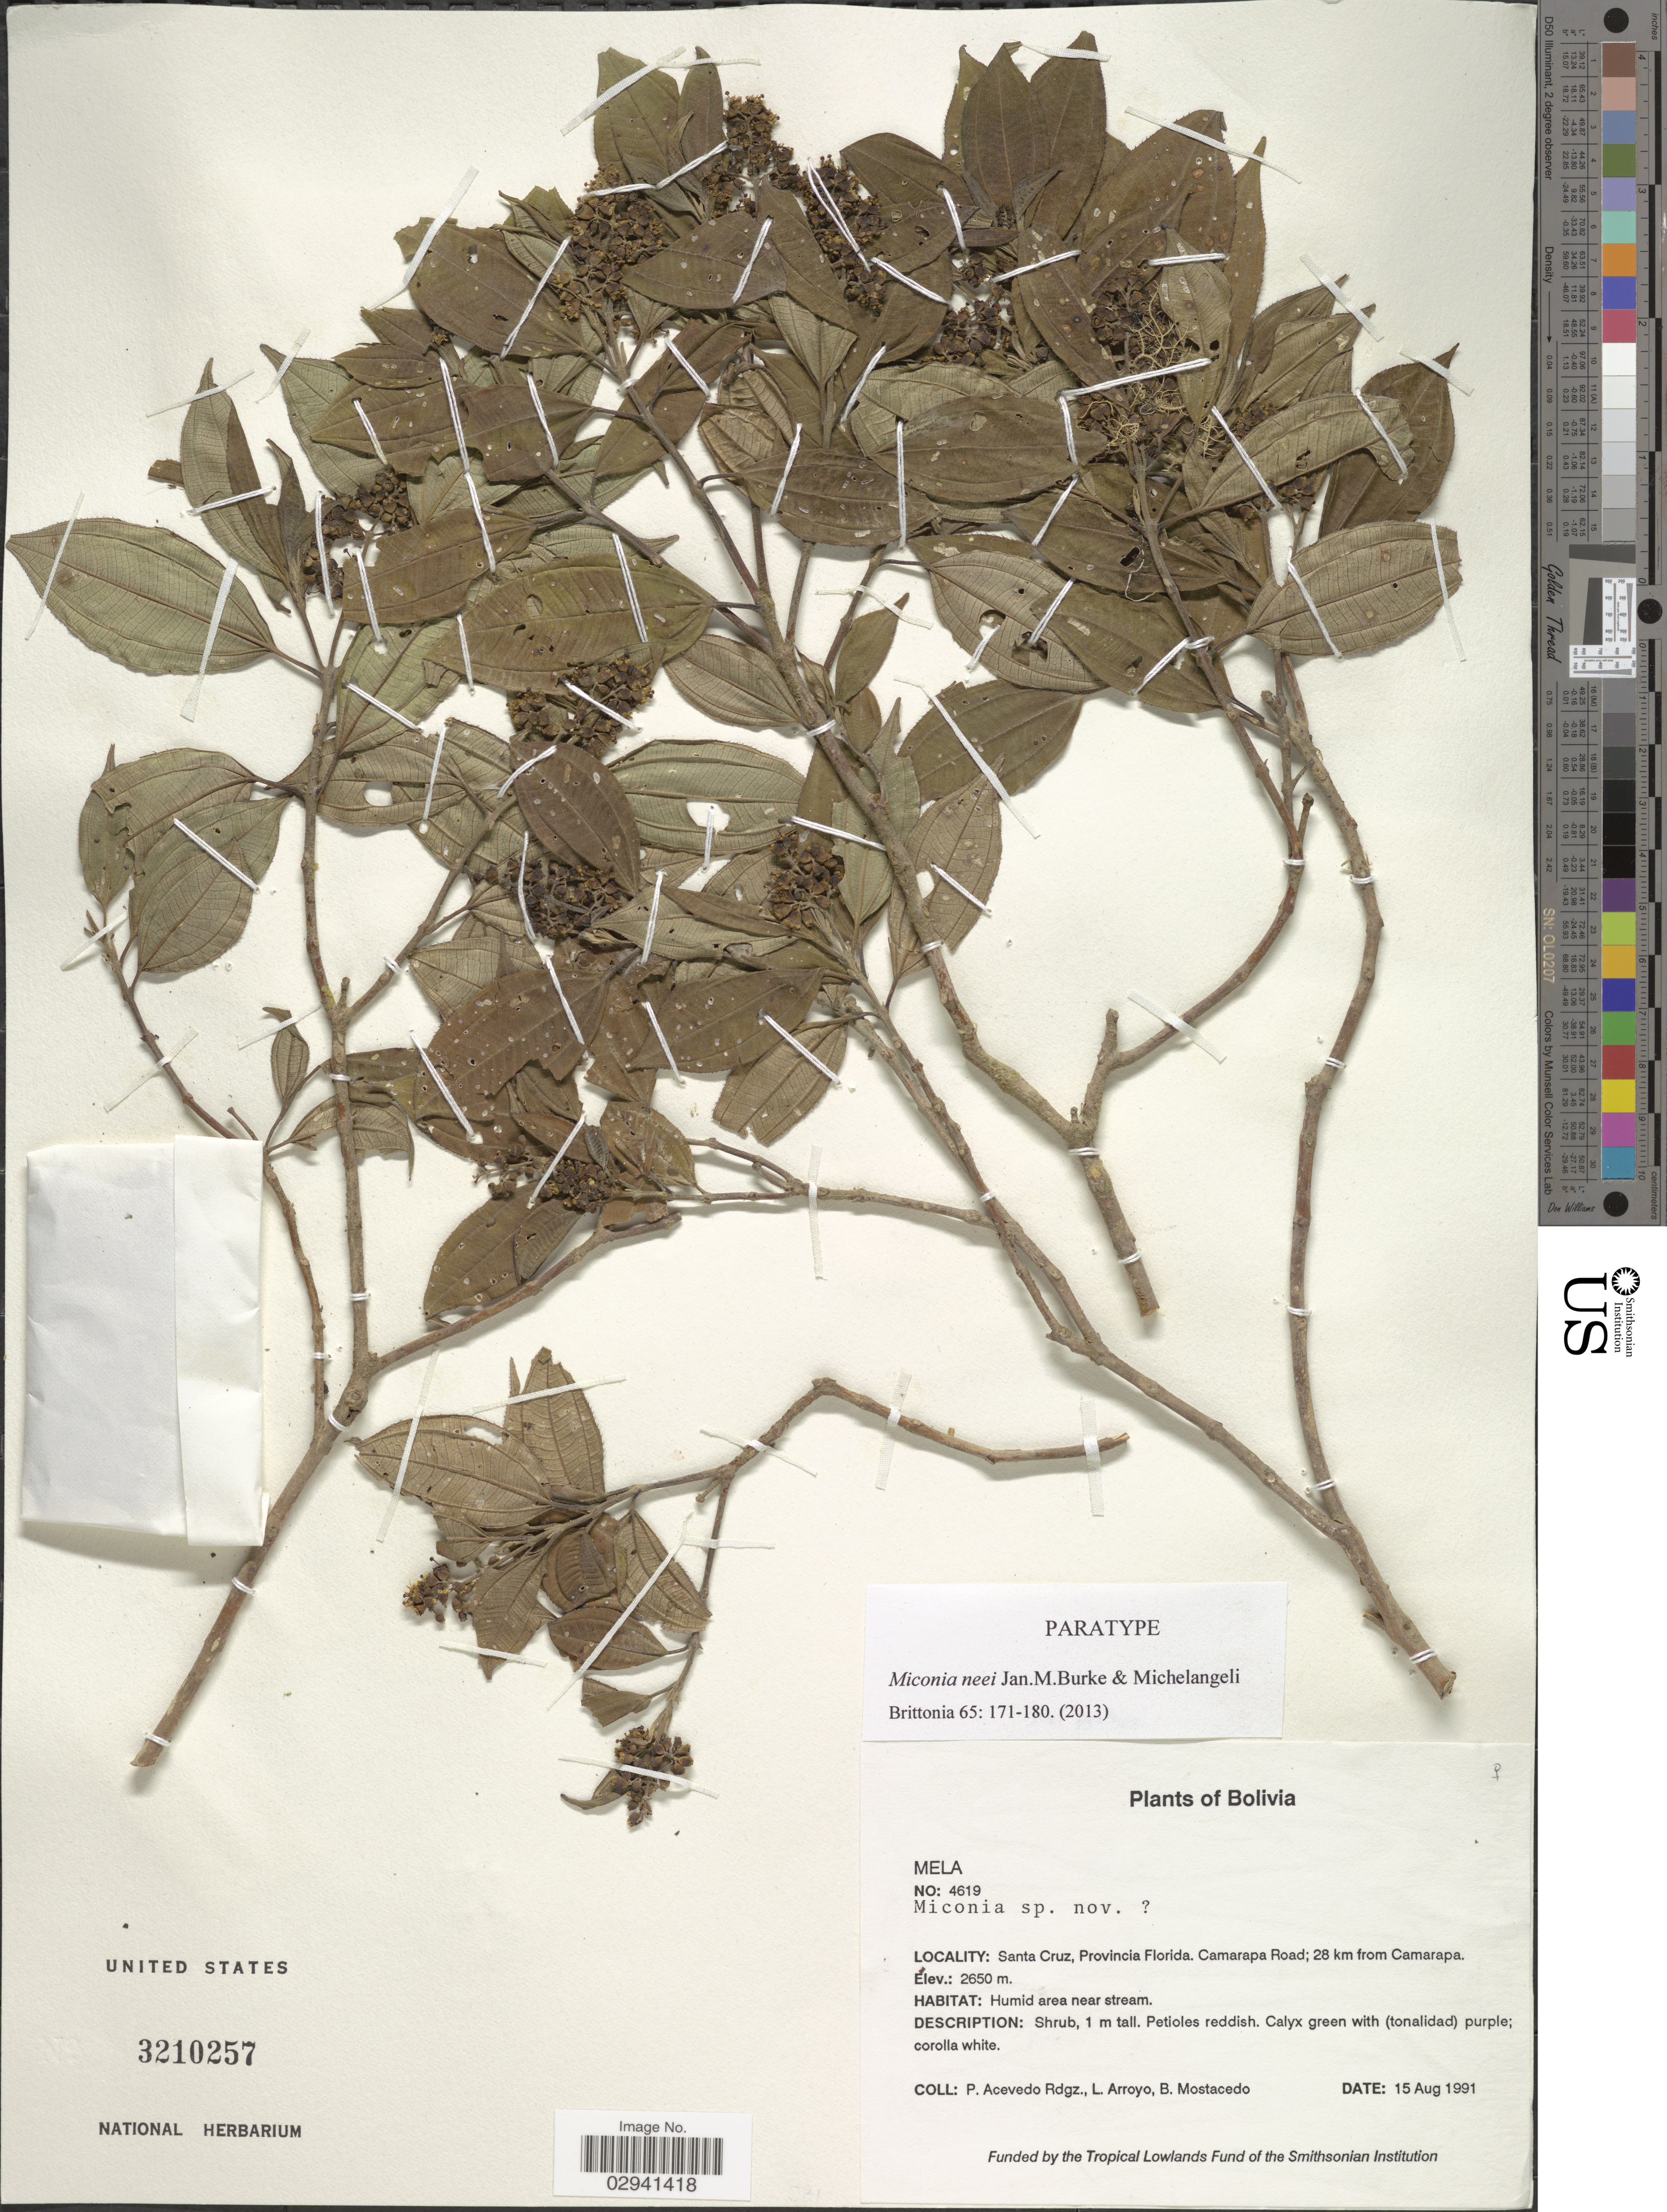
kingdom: Plantae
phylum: Tracheophyta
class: Magnoliopsida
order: Myrtales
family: Melastomataceae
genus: Miconia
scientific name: Miconia neei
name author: Jan.M. Burke & Michelang.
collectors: P. Acevedo-Rodr., L. Arroyo & B. Mostacedo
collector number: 4619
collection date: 1991-08-15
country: Bolivia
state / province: Santa Cruz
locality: Provincia Florida, Camarapa Road, 28 km from Camarapa.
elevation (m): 2650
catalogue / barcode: US 3210257